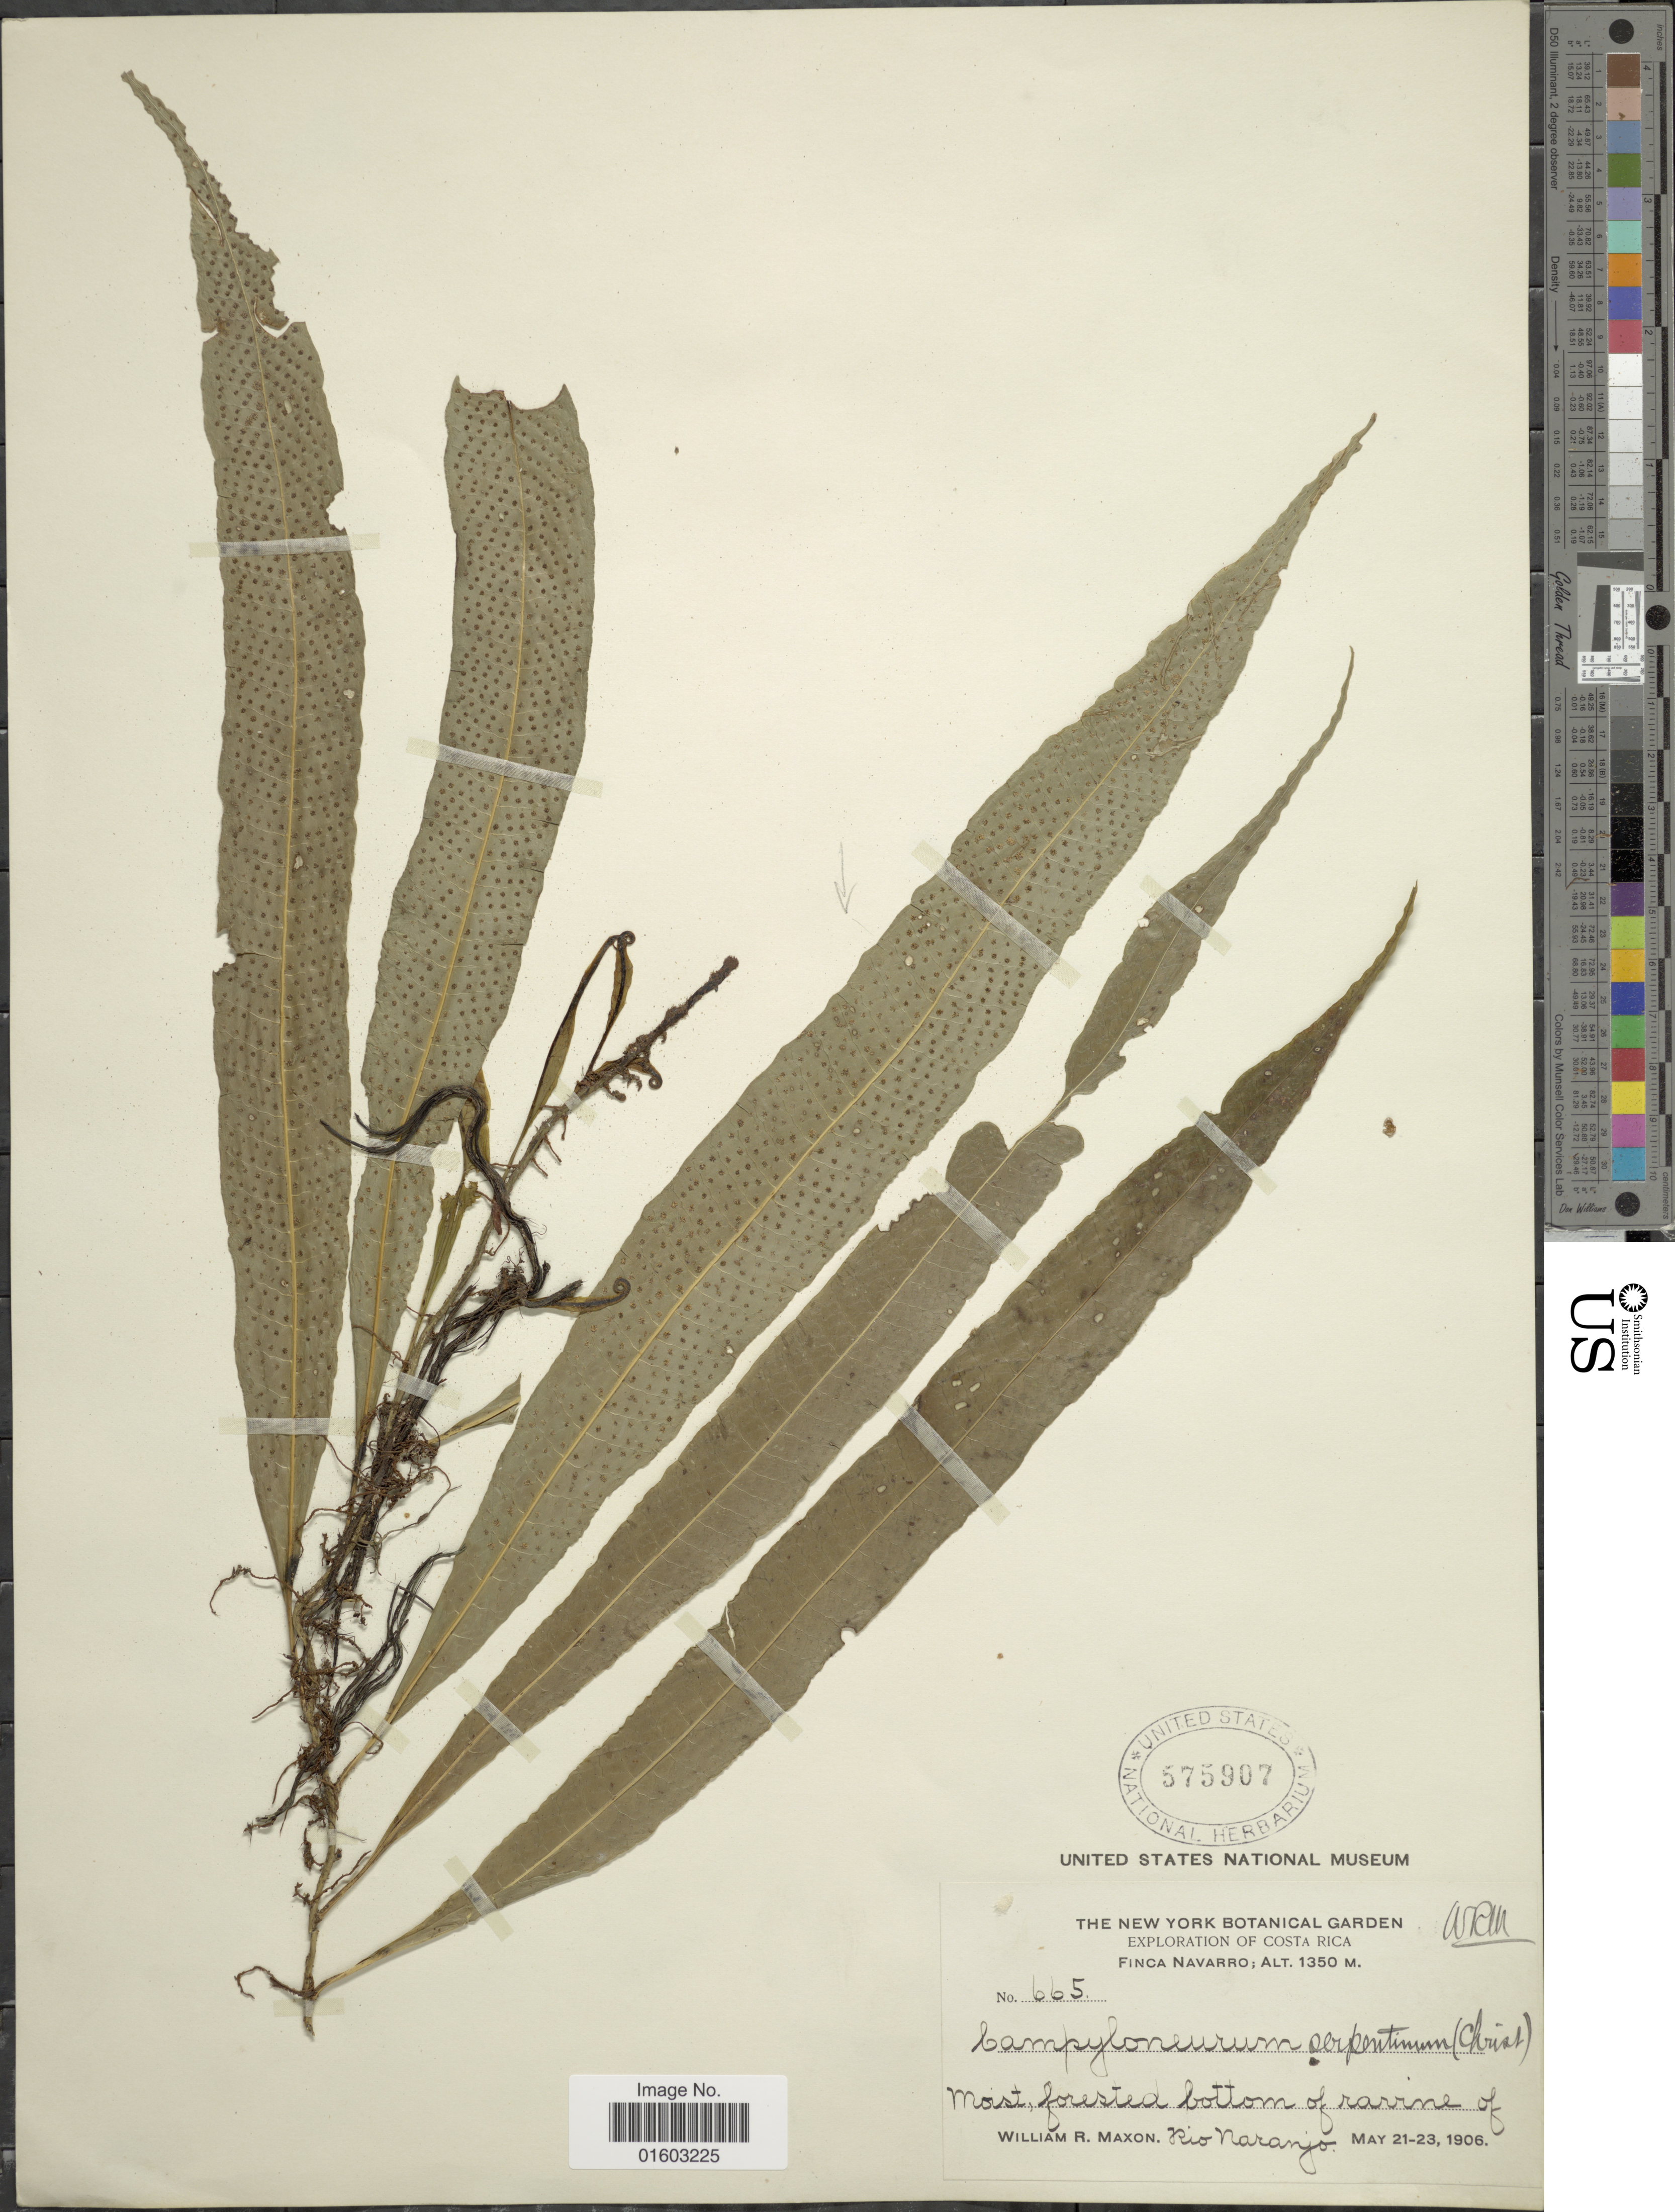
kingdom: Plantae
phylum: Tracheophyta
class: Polypodiopsida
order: Polypodiales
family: Polypodiaceae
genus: Campyloneurum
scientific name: Campyloneurum serpentinum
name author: (Christ) Ching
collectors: W. R. Maxon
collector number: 665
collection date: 1906-05-21/1906-05-23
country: Costa Rica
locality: Finca Navarro, Rio Naranjo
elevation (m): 1350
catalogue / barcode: US 575907